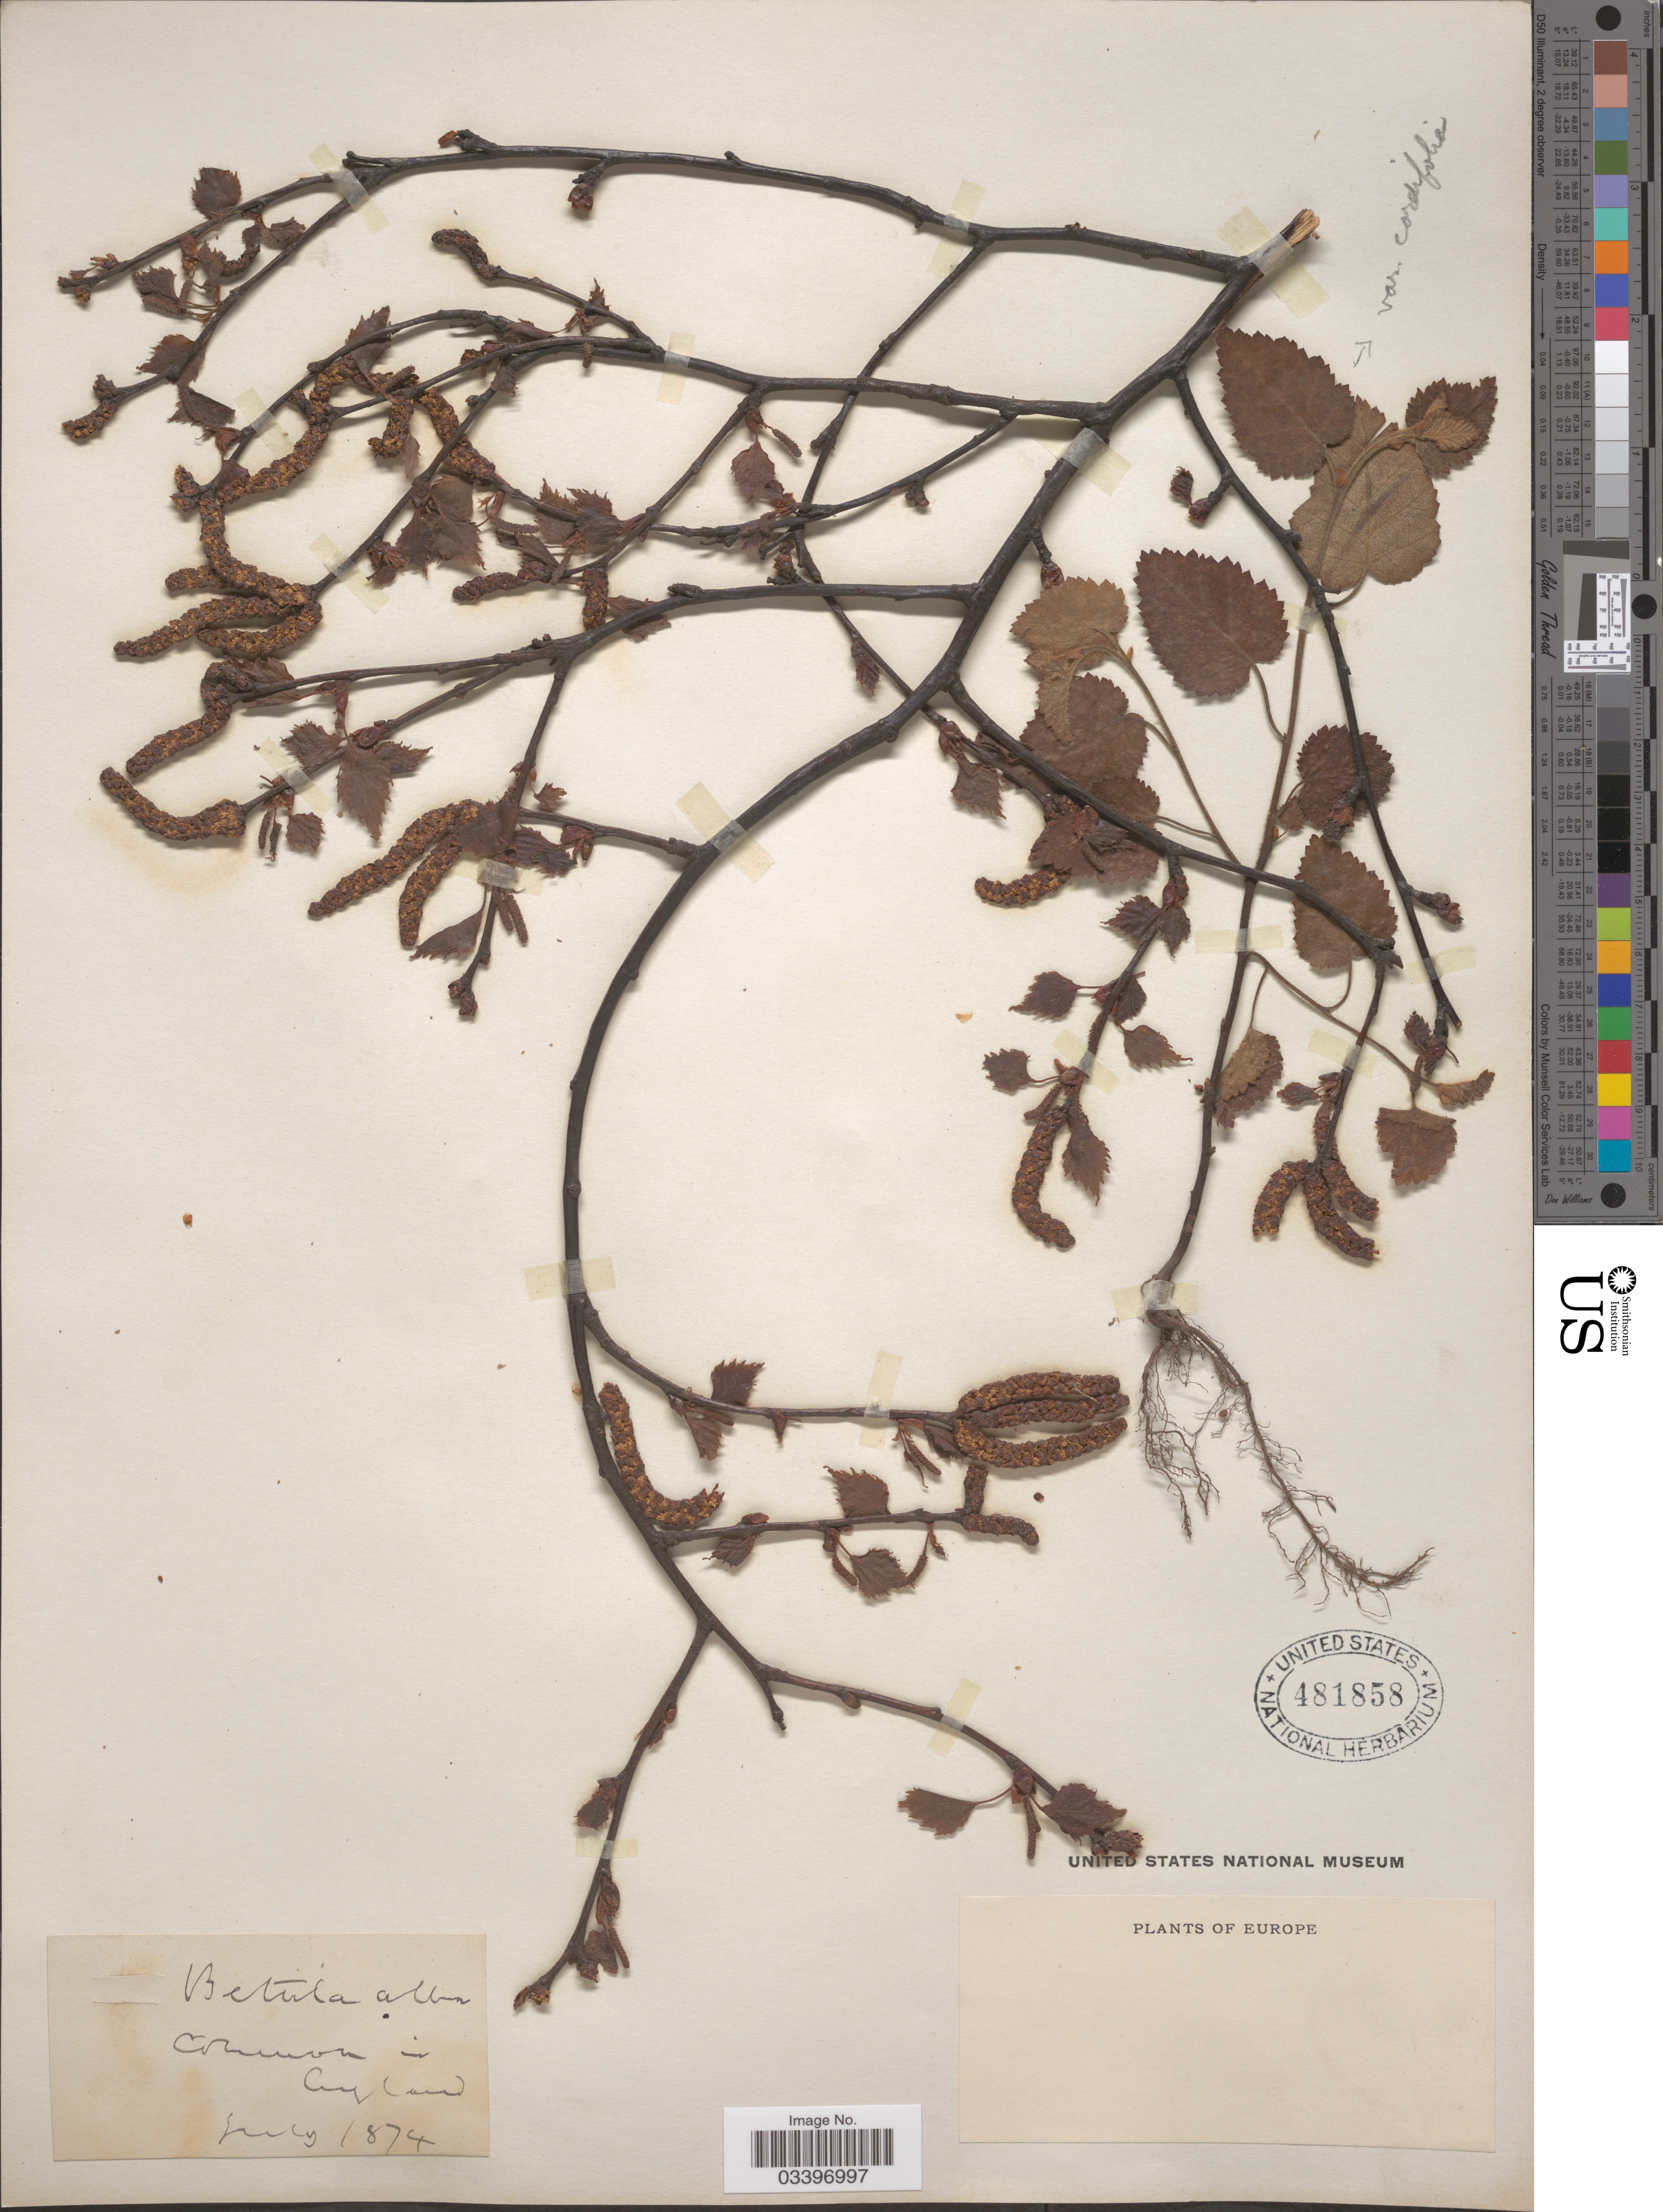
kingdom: Plantae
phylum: Tracheophyta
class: Magnoliopsida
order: Fagales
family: Betulaceae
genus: Betula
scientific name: Betula alba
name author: L.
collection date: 1874-07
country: United Kingdom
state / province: England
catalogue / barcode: US 481858